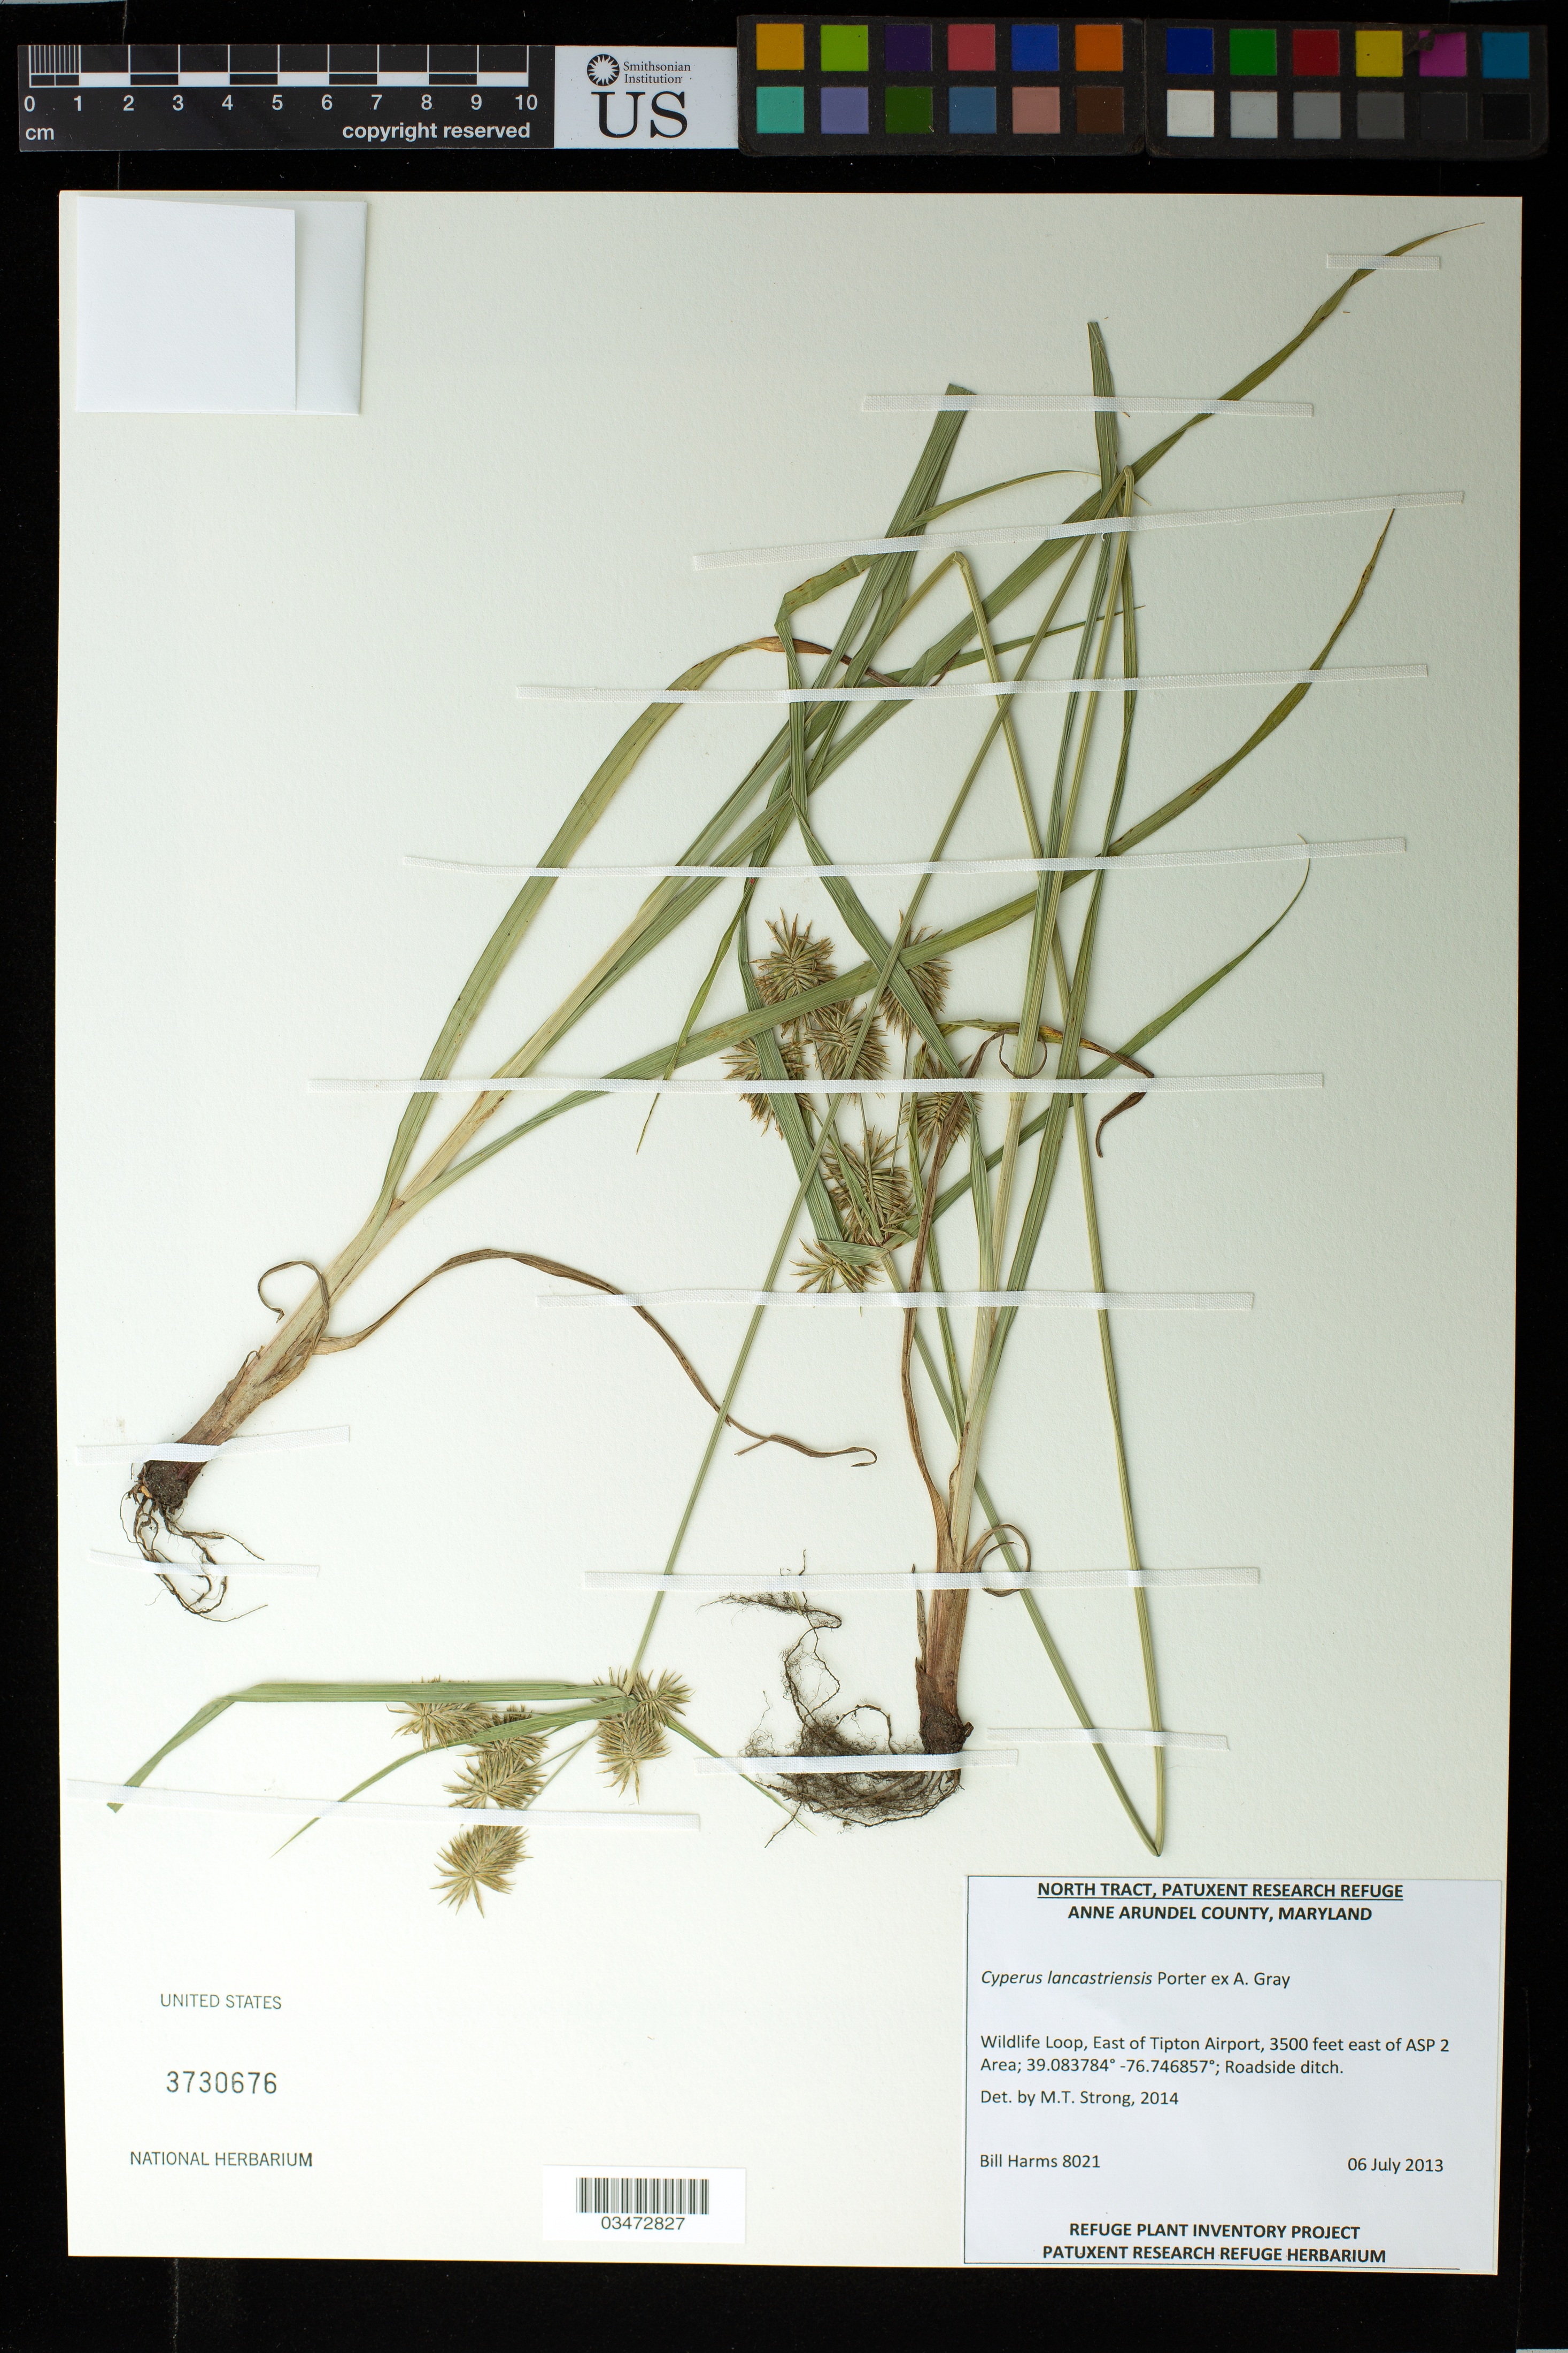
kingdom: Plantae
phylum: Tracheophyta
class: Liliopsida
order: Poales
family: Cyperaceae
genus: Cyperus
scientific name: Cyperus lancastriensis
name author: Porter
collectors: B. Harms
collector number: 8021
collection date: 2013-07-06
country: United States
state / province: Maryland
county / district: Anne Arundel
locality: Wildlife Loop, East of Tipton Airport, 3500 feet east of ASP 2 Area; Roadside Ditch.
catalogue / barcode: US 3730676